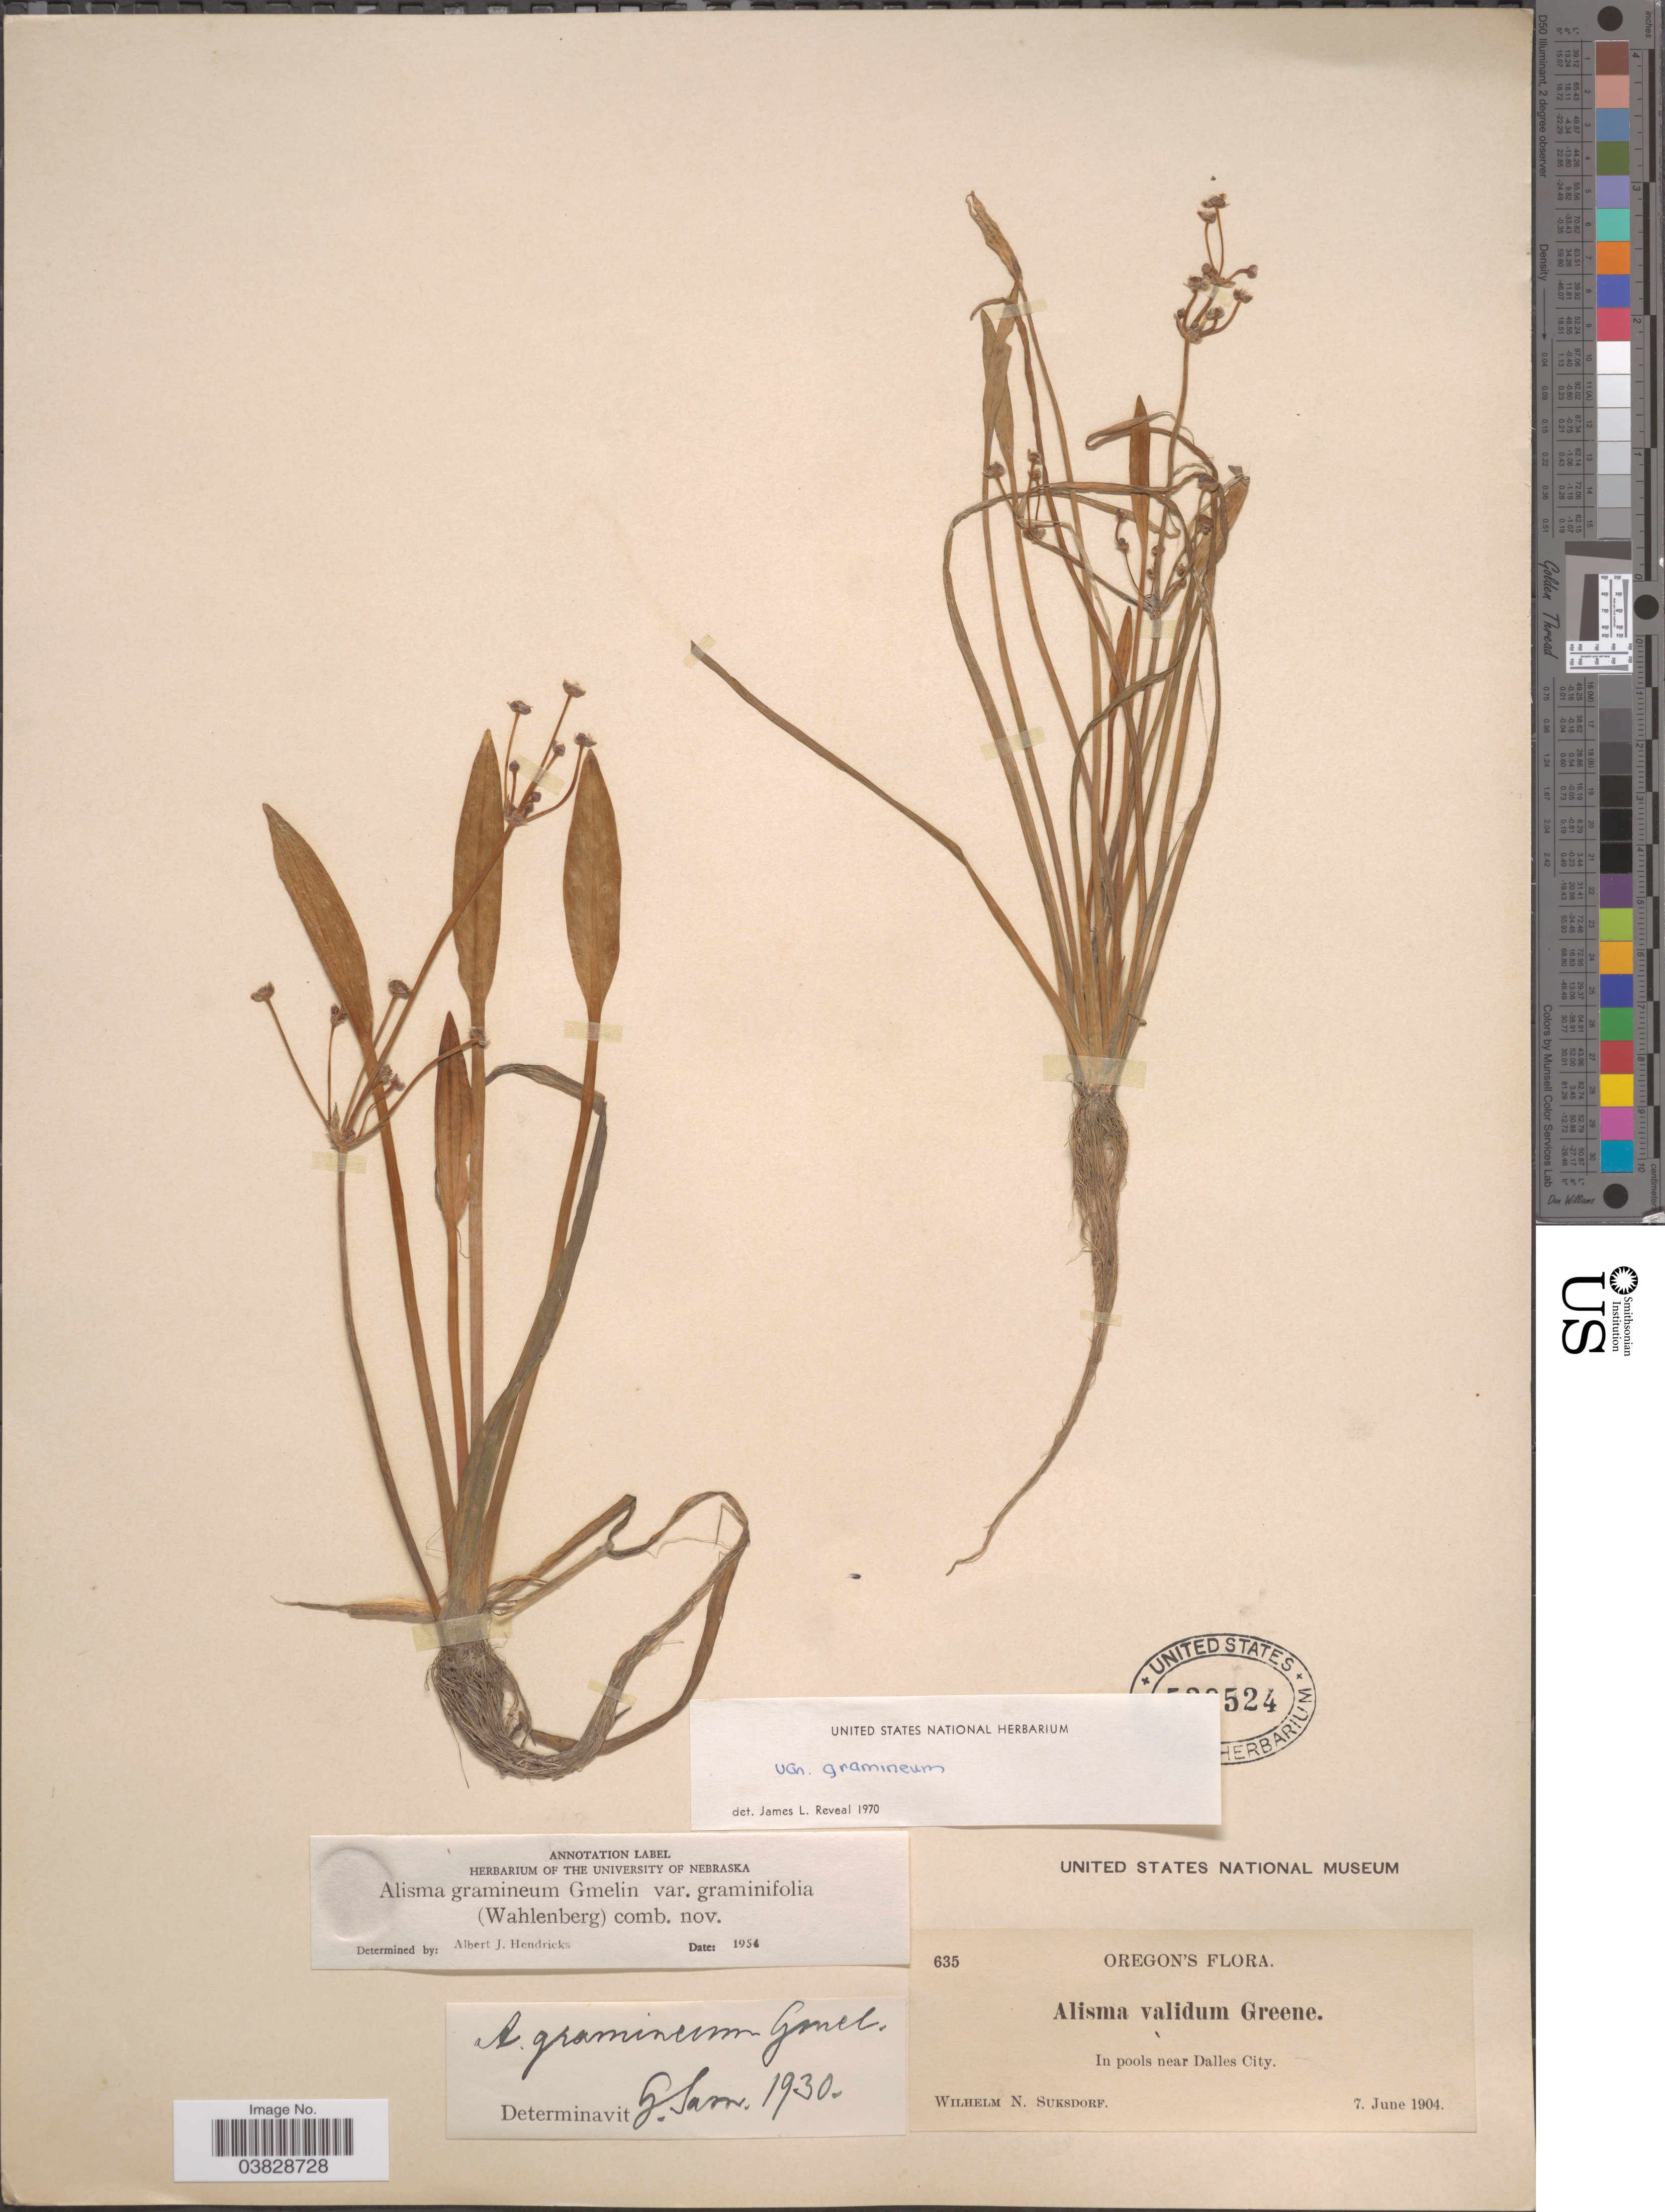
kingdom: Plantae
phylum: Tracheophyta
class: Liliopsida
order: Alismatales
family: Alismataceae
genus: Alisma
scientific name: Alisma gramineum var. graminifolia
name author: (Wahlenb.) A.J.Hendricks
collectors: W. N. Suksdorf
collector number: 635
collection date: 1904-06-07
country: United States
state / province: Oregon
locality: In pools near Dalles City.